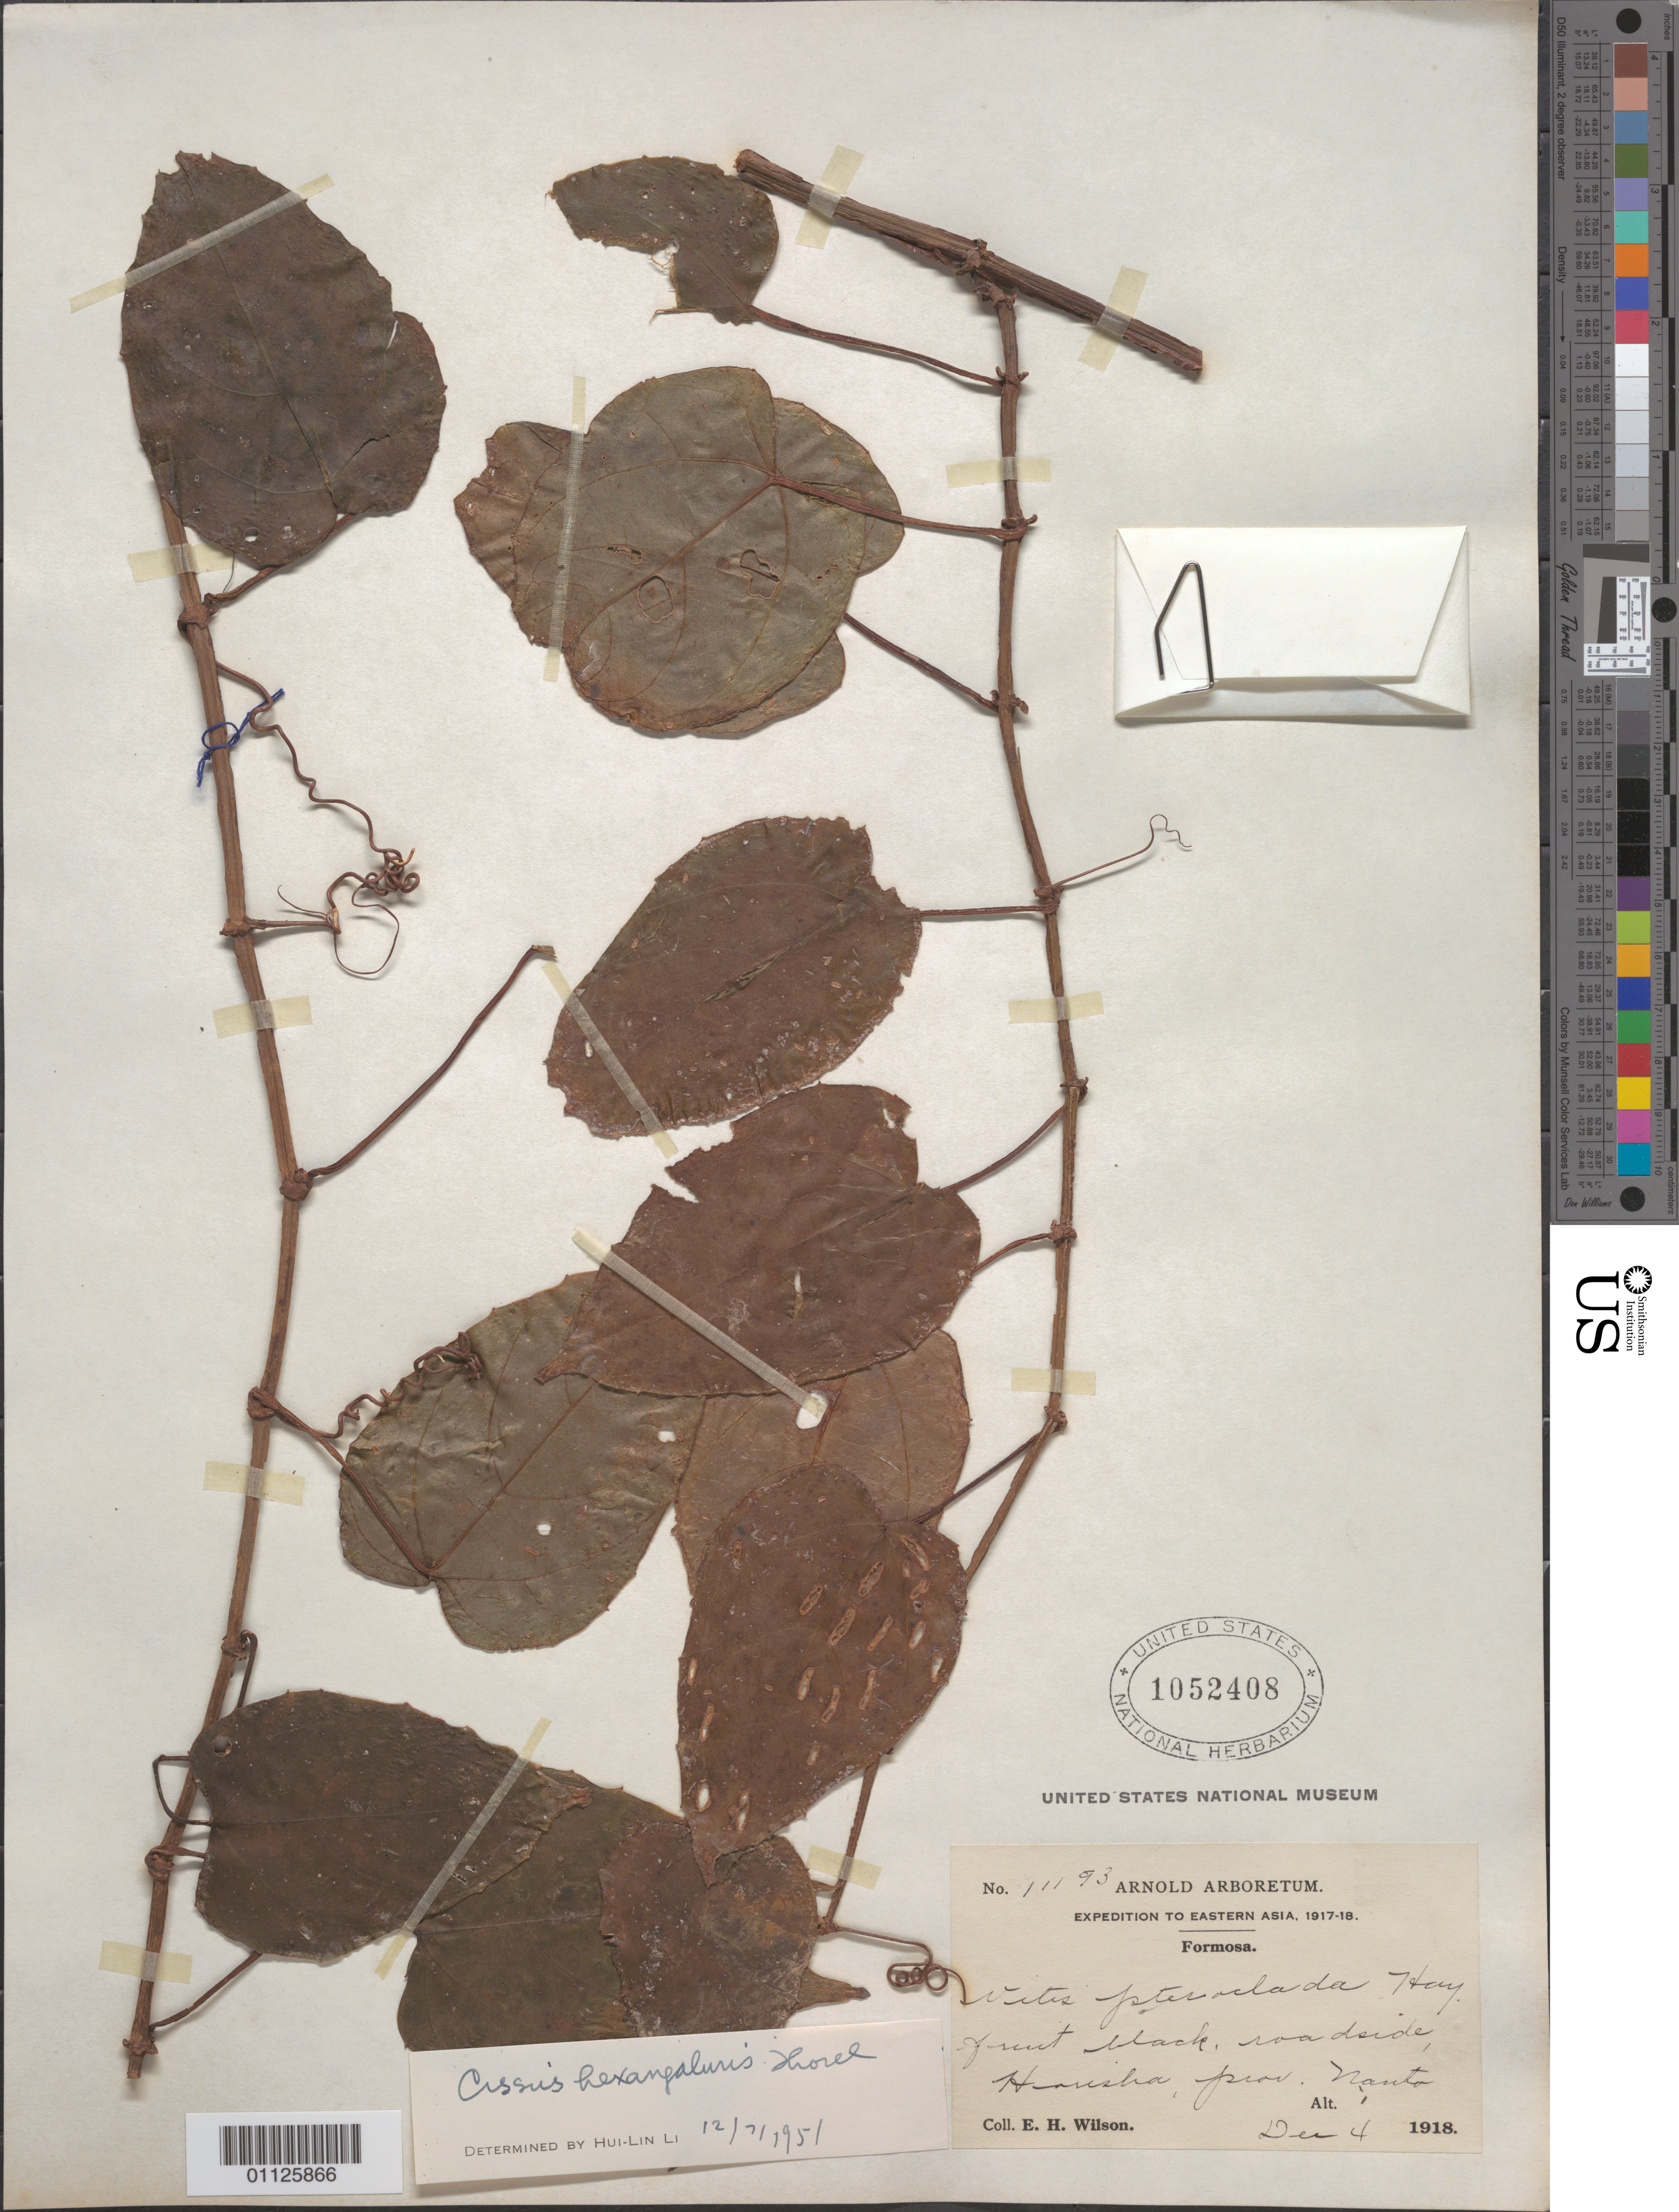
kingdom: Plantae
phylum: Tracheophyta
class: Magnoliopsida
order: Vitales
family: Vitaceae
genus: Cissus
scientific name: Cissus hexangularis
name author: Thorel & Planch.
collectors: E. H. Wilson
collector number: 11193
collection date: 1918-12-04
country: Taiwan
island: Taiwan [Formosa]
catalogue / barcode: US 1052408